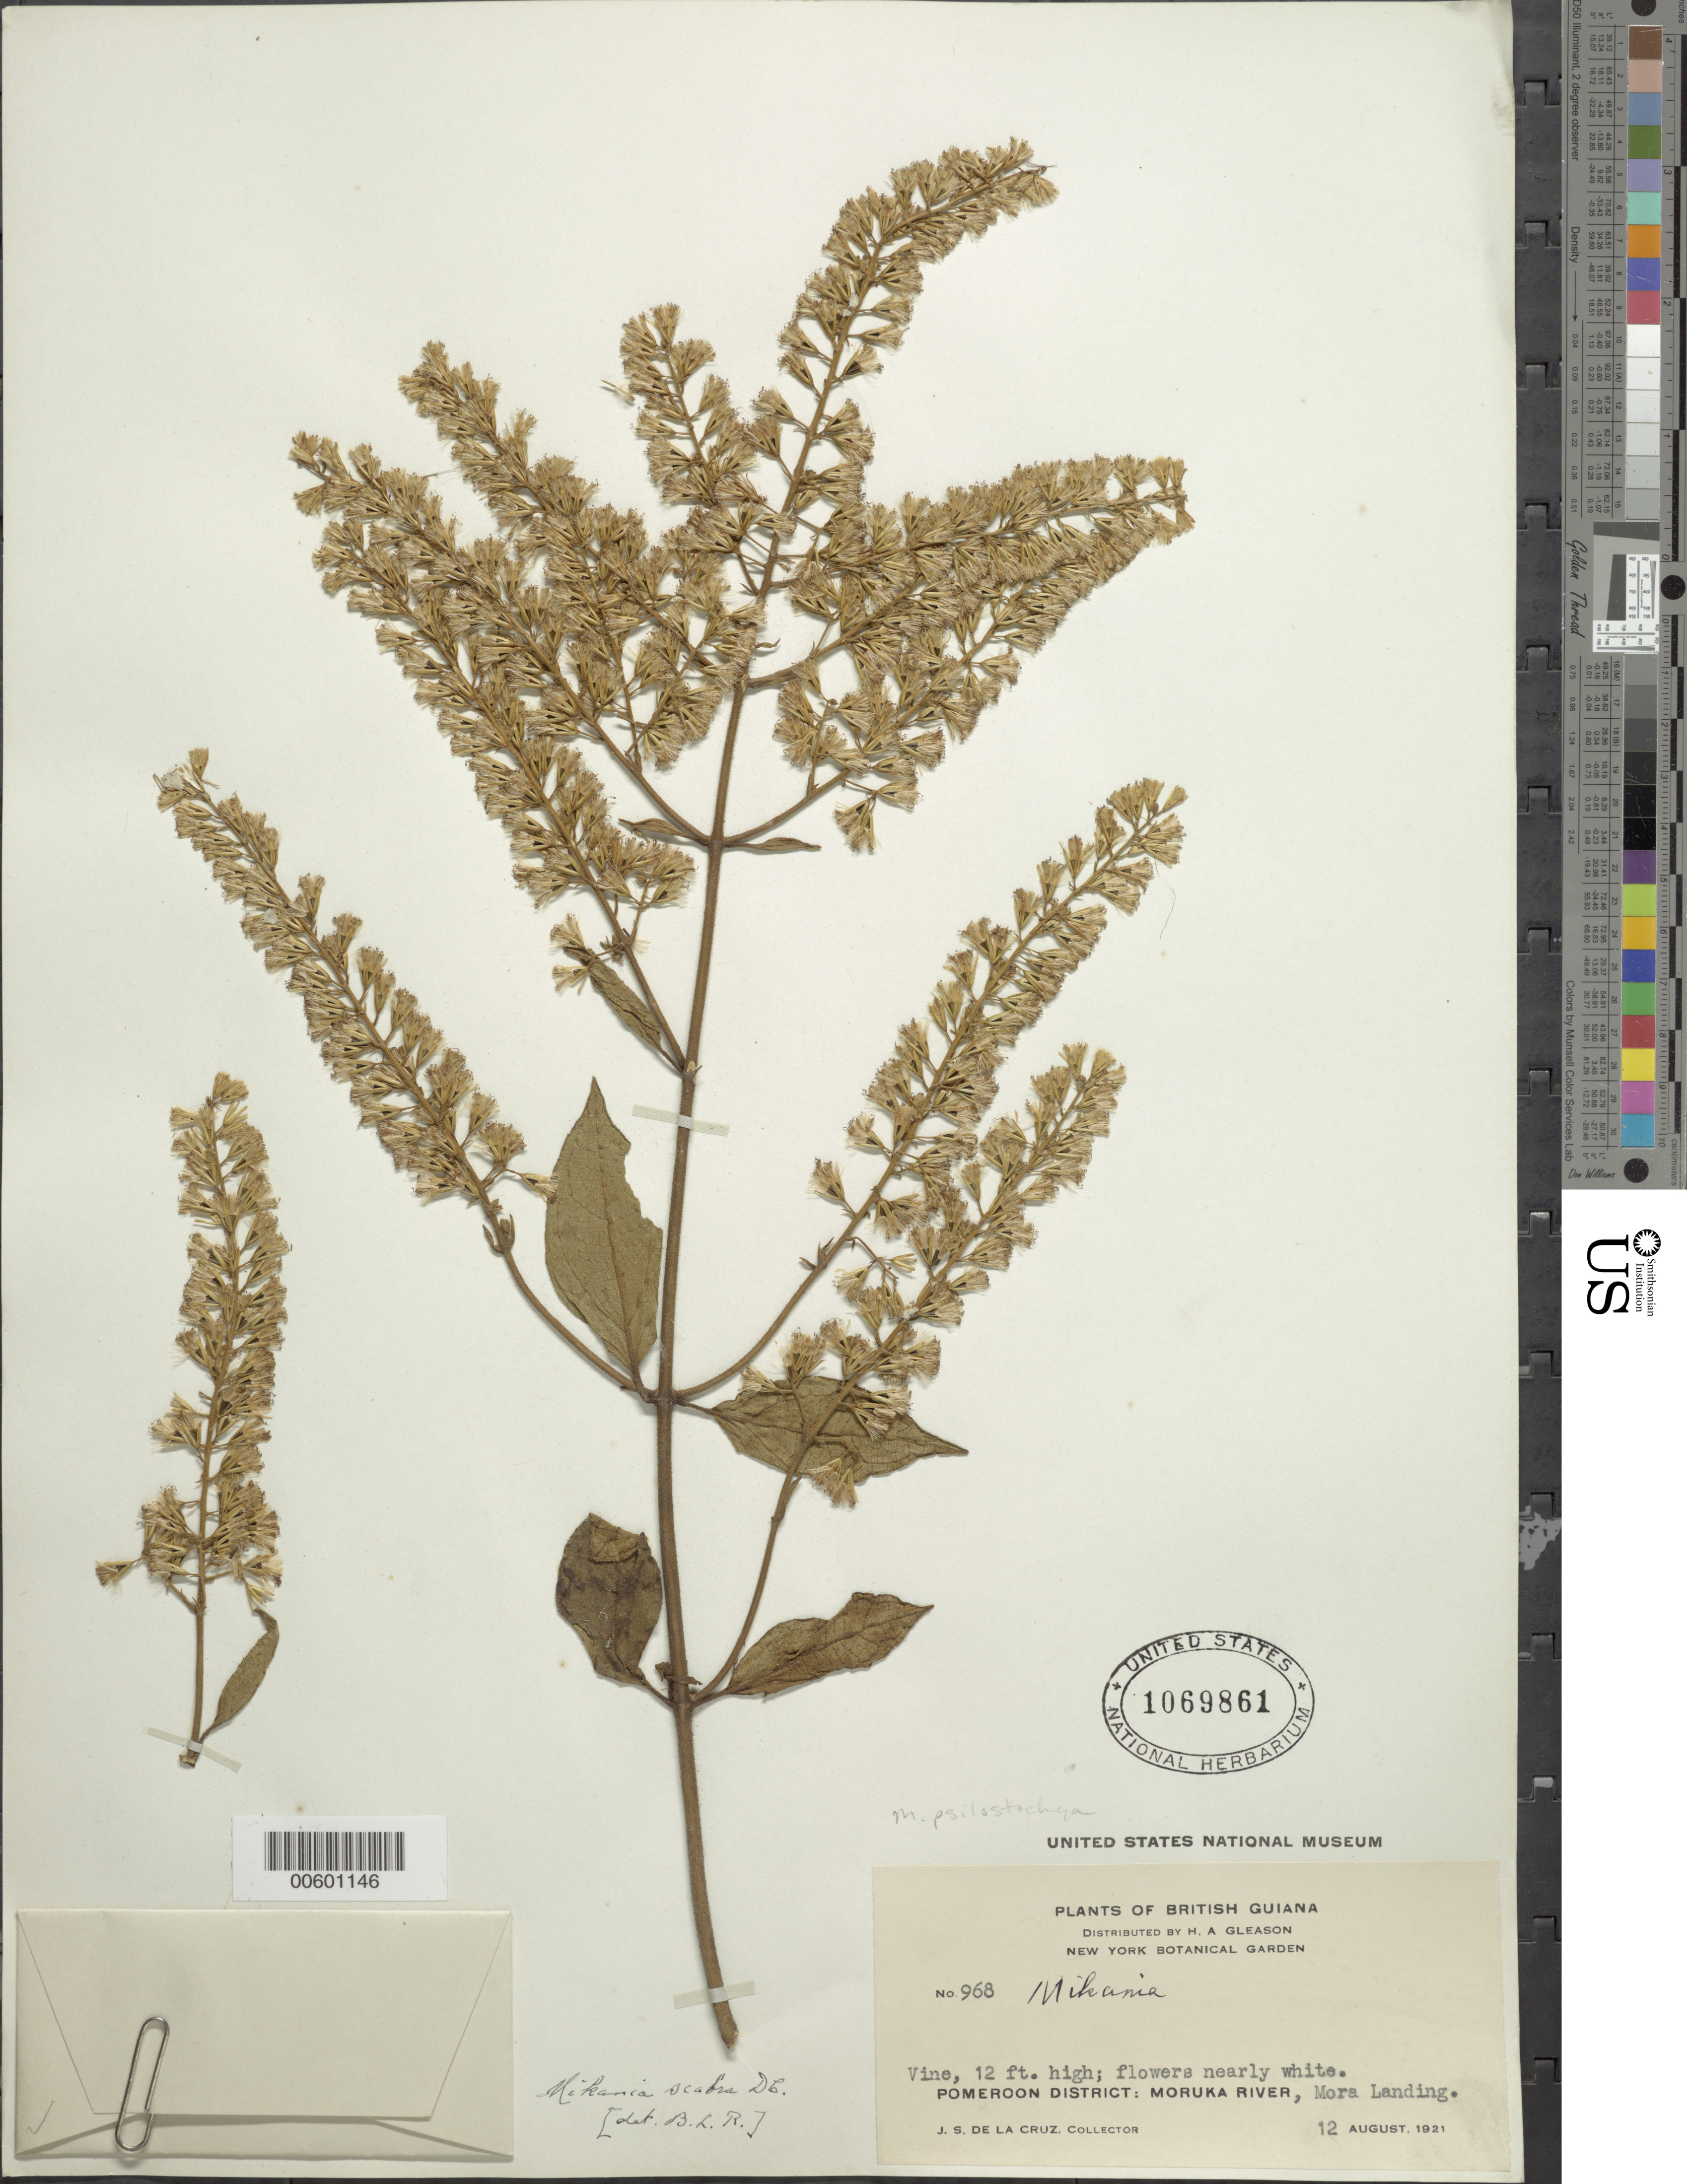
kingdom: Plantae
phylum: Tracheophyta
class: Magnoliopsida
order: Asterales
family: Asteraceae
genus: Mikania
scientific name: Mikania psilostachya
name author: DC.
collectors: J. S. de la Cruz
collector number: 968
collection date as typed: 12-Aug-21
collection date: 1921-08-12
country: Guyana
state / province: Barima-Waini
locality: Mora Landing, Moruka R., Pomeroon Dist.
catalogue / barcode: US 1069861